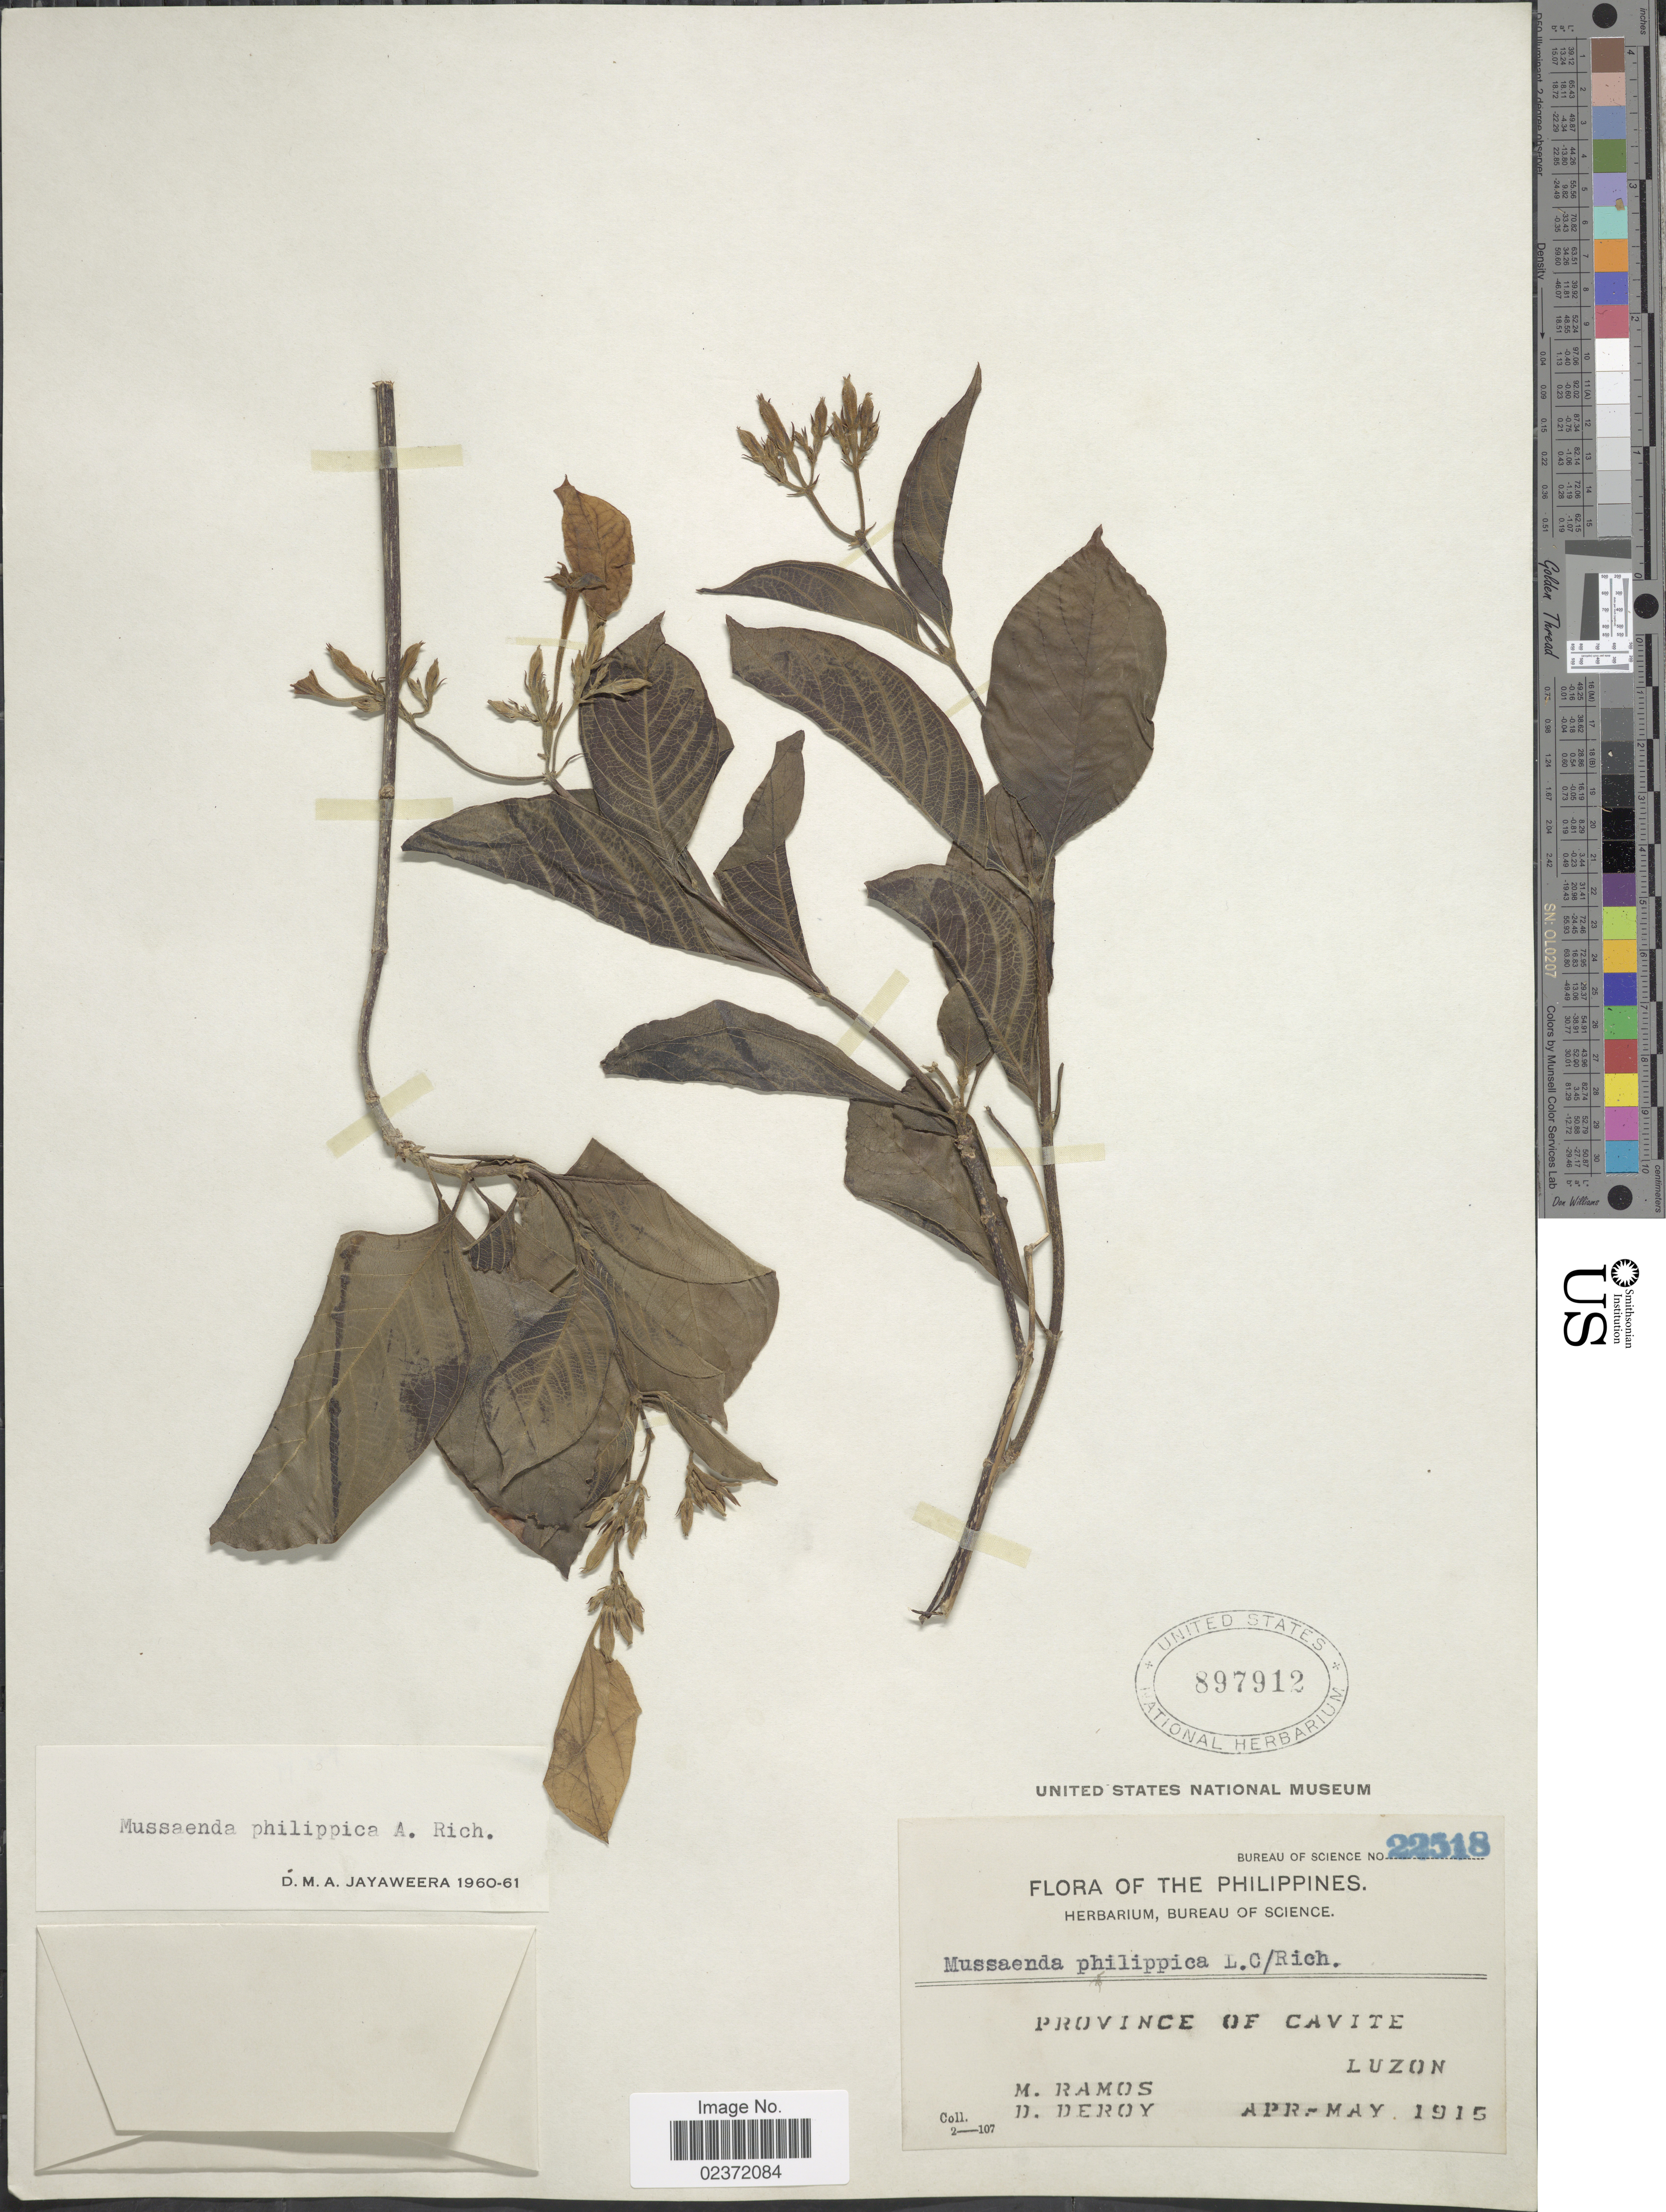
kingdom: Plantae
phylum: Tracheophyta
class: Magnoliopsida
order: Gentianales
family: Rubiaceae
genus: Mussaenda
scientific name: Mussaenda philippica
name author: A. Rich.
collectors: M. Ramos & D. Deroy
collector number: Bureau of Science 22518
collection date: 1915-04/1915-05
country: Philippines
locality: Province of Cavite, Luzon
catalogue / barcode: US 897912